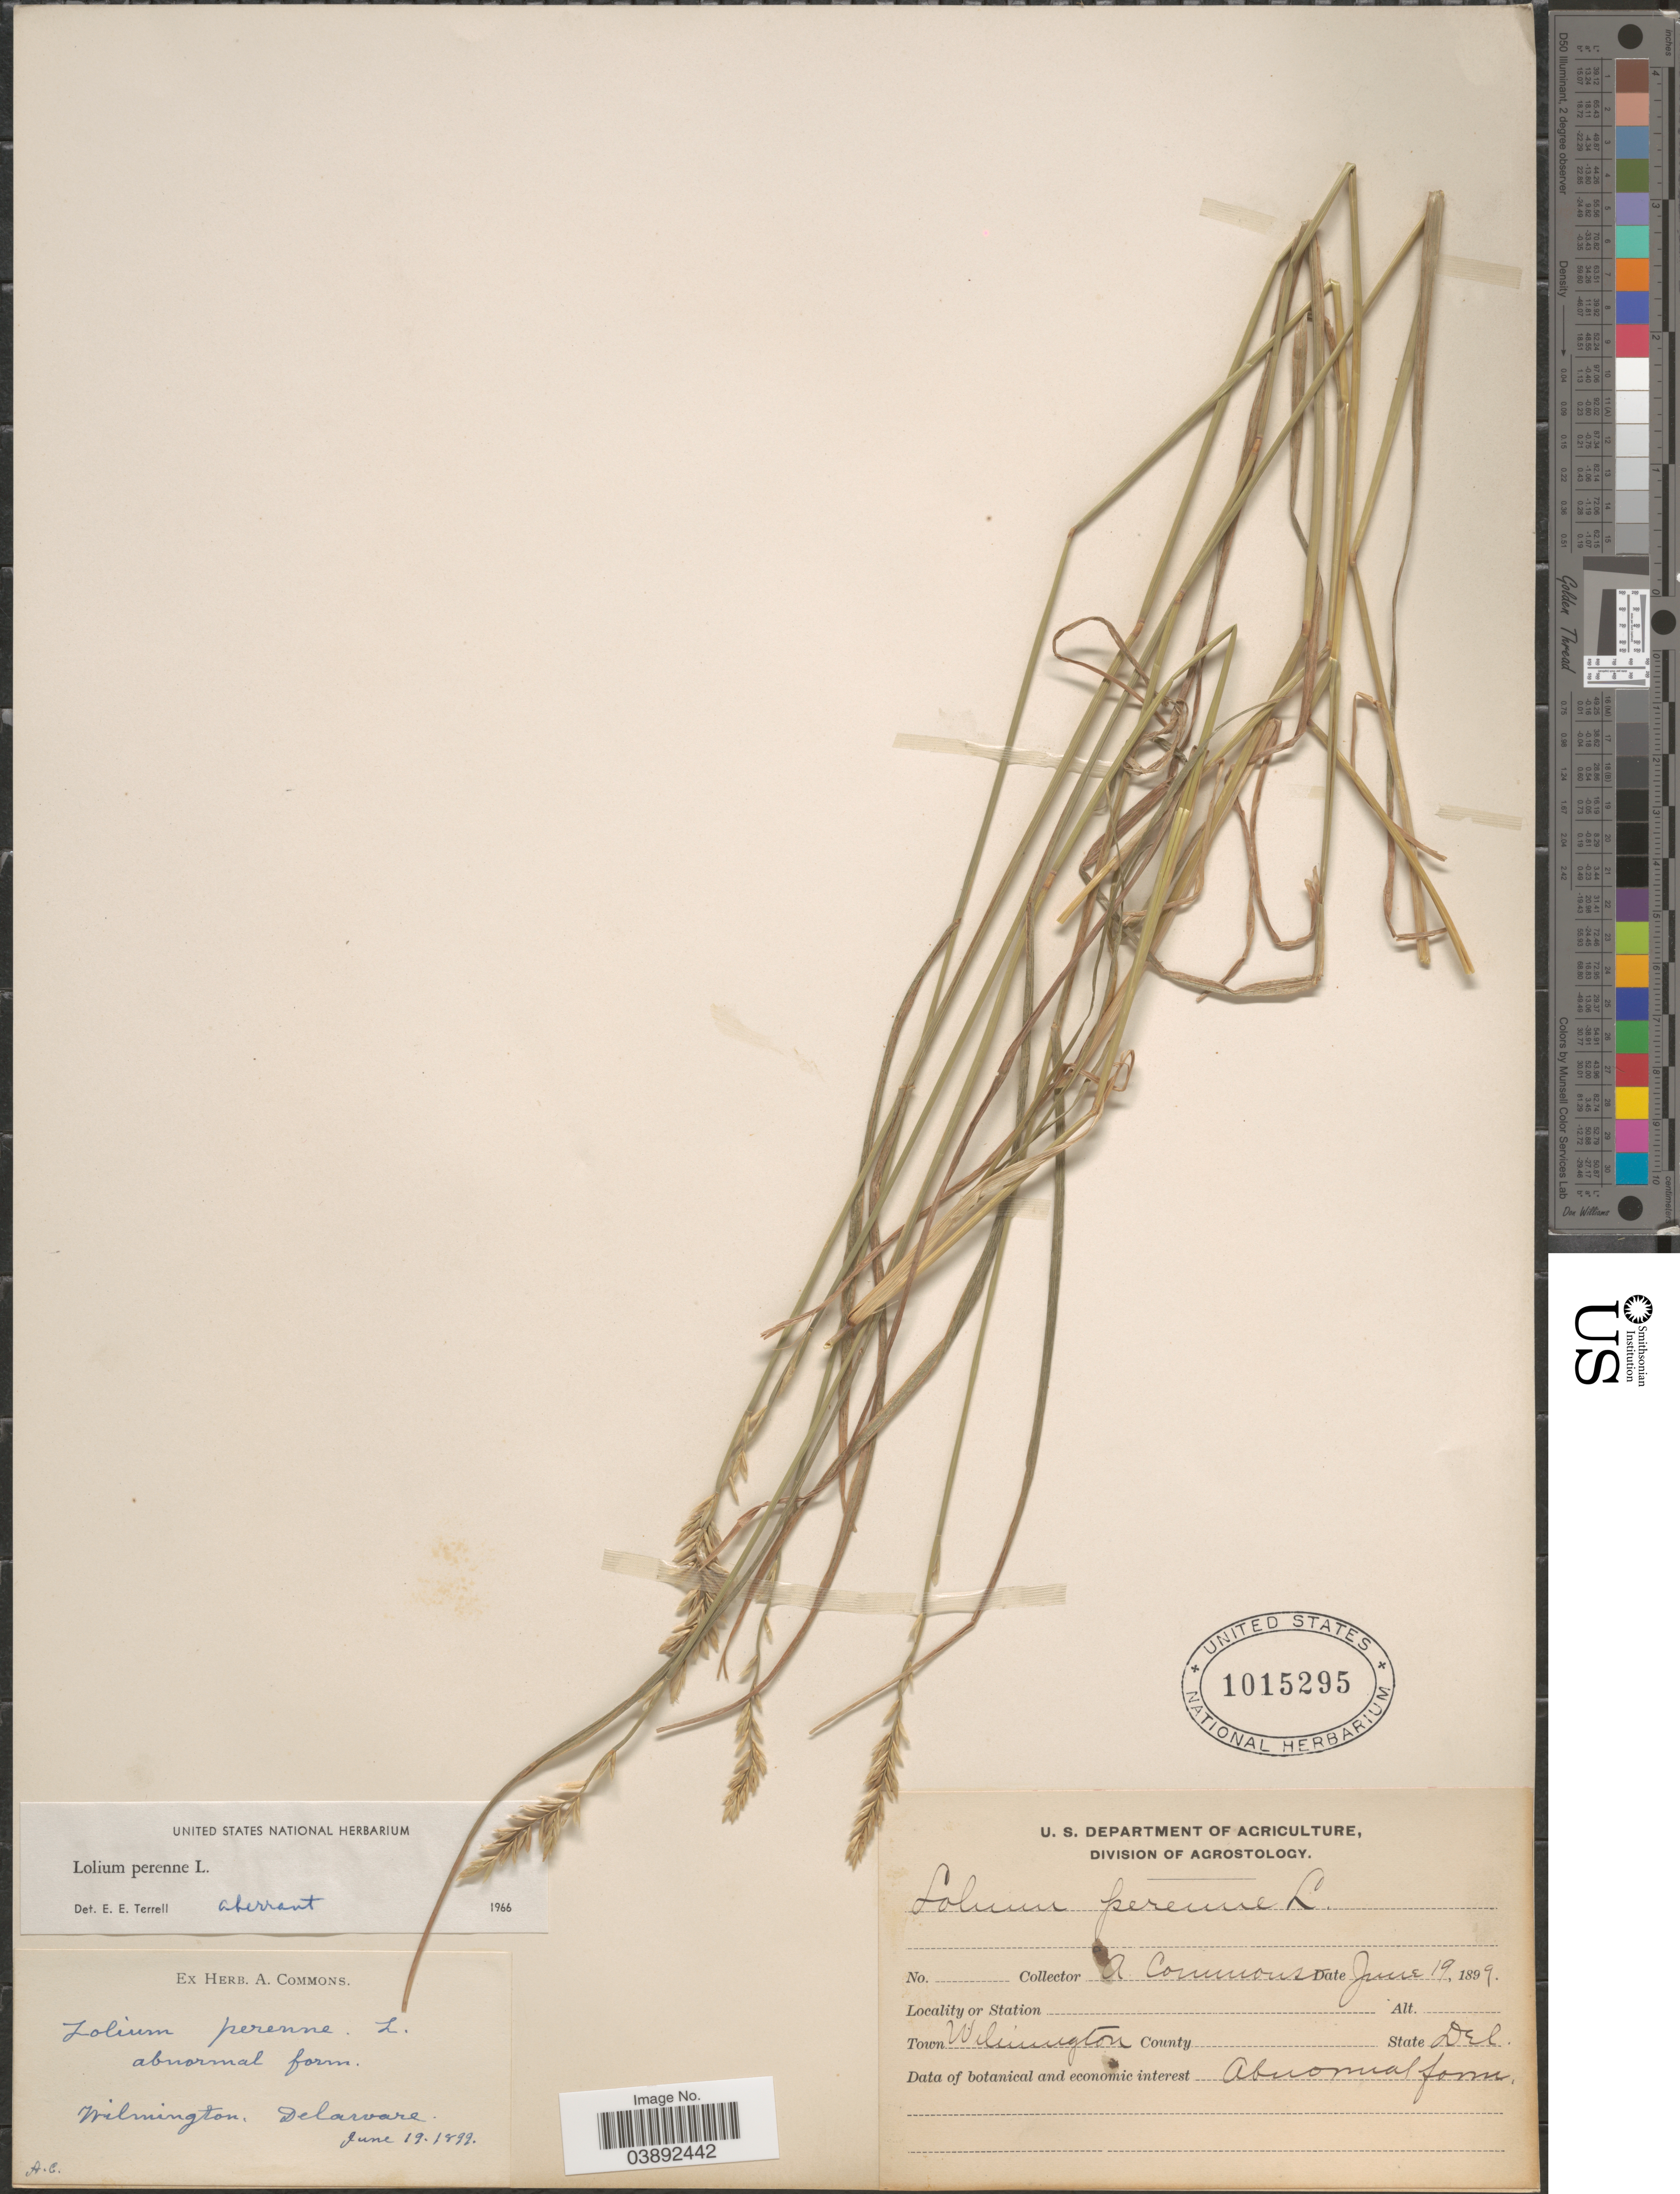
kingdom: Plantae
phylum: Tracheophyta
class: Liliopsida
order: Poales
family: Poaceae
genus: Lolium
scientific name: Lolium perenne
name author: L.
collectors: A. Commons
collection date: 1899-06-19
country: United States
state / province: Delaware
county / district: New Castle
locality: Town Wilmington.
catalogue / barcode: US 1015295